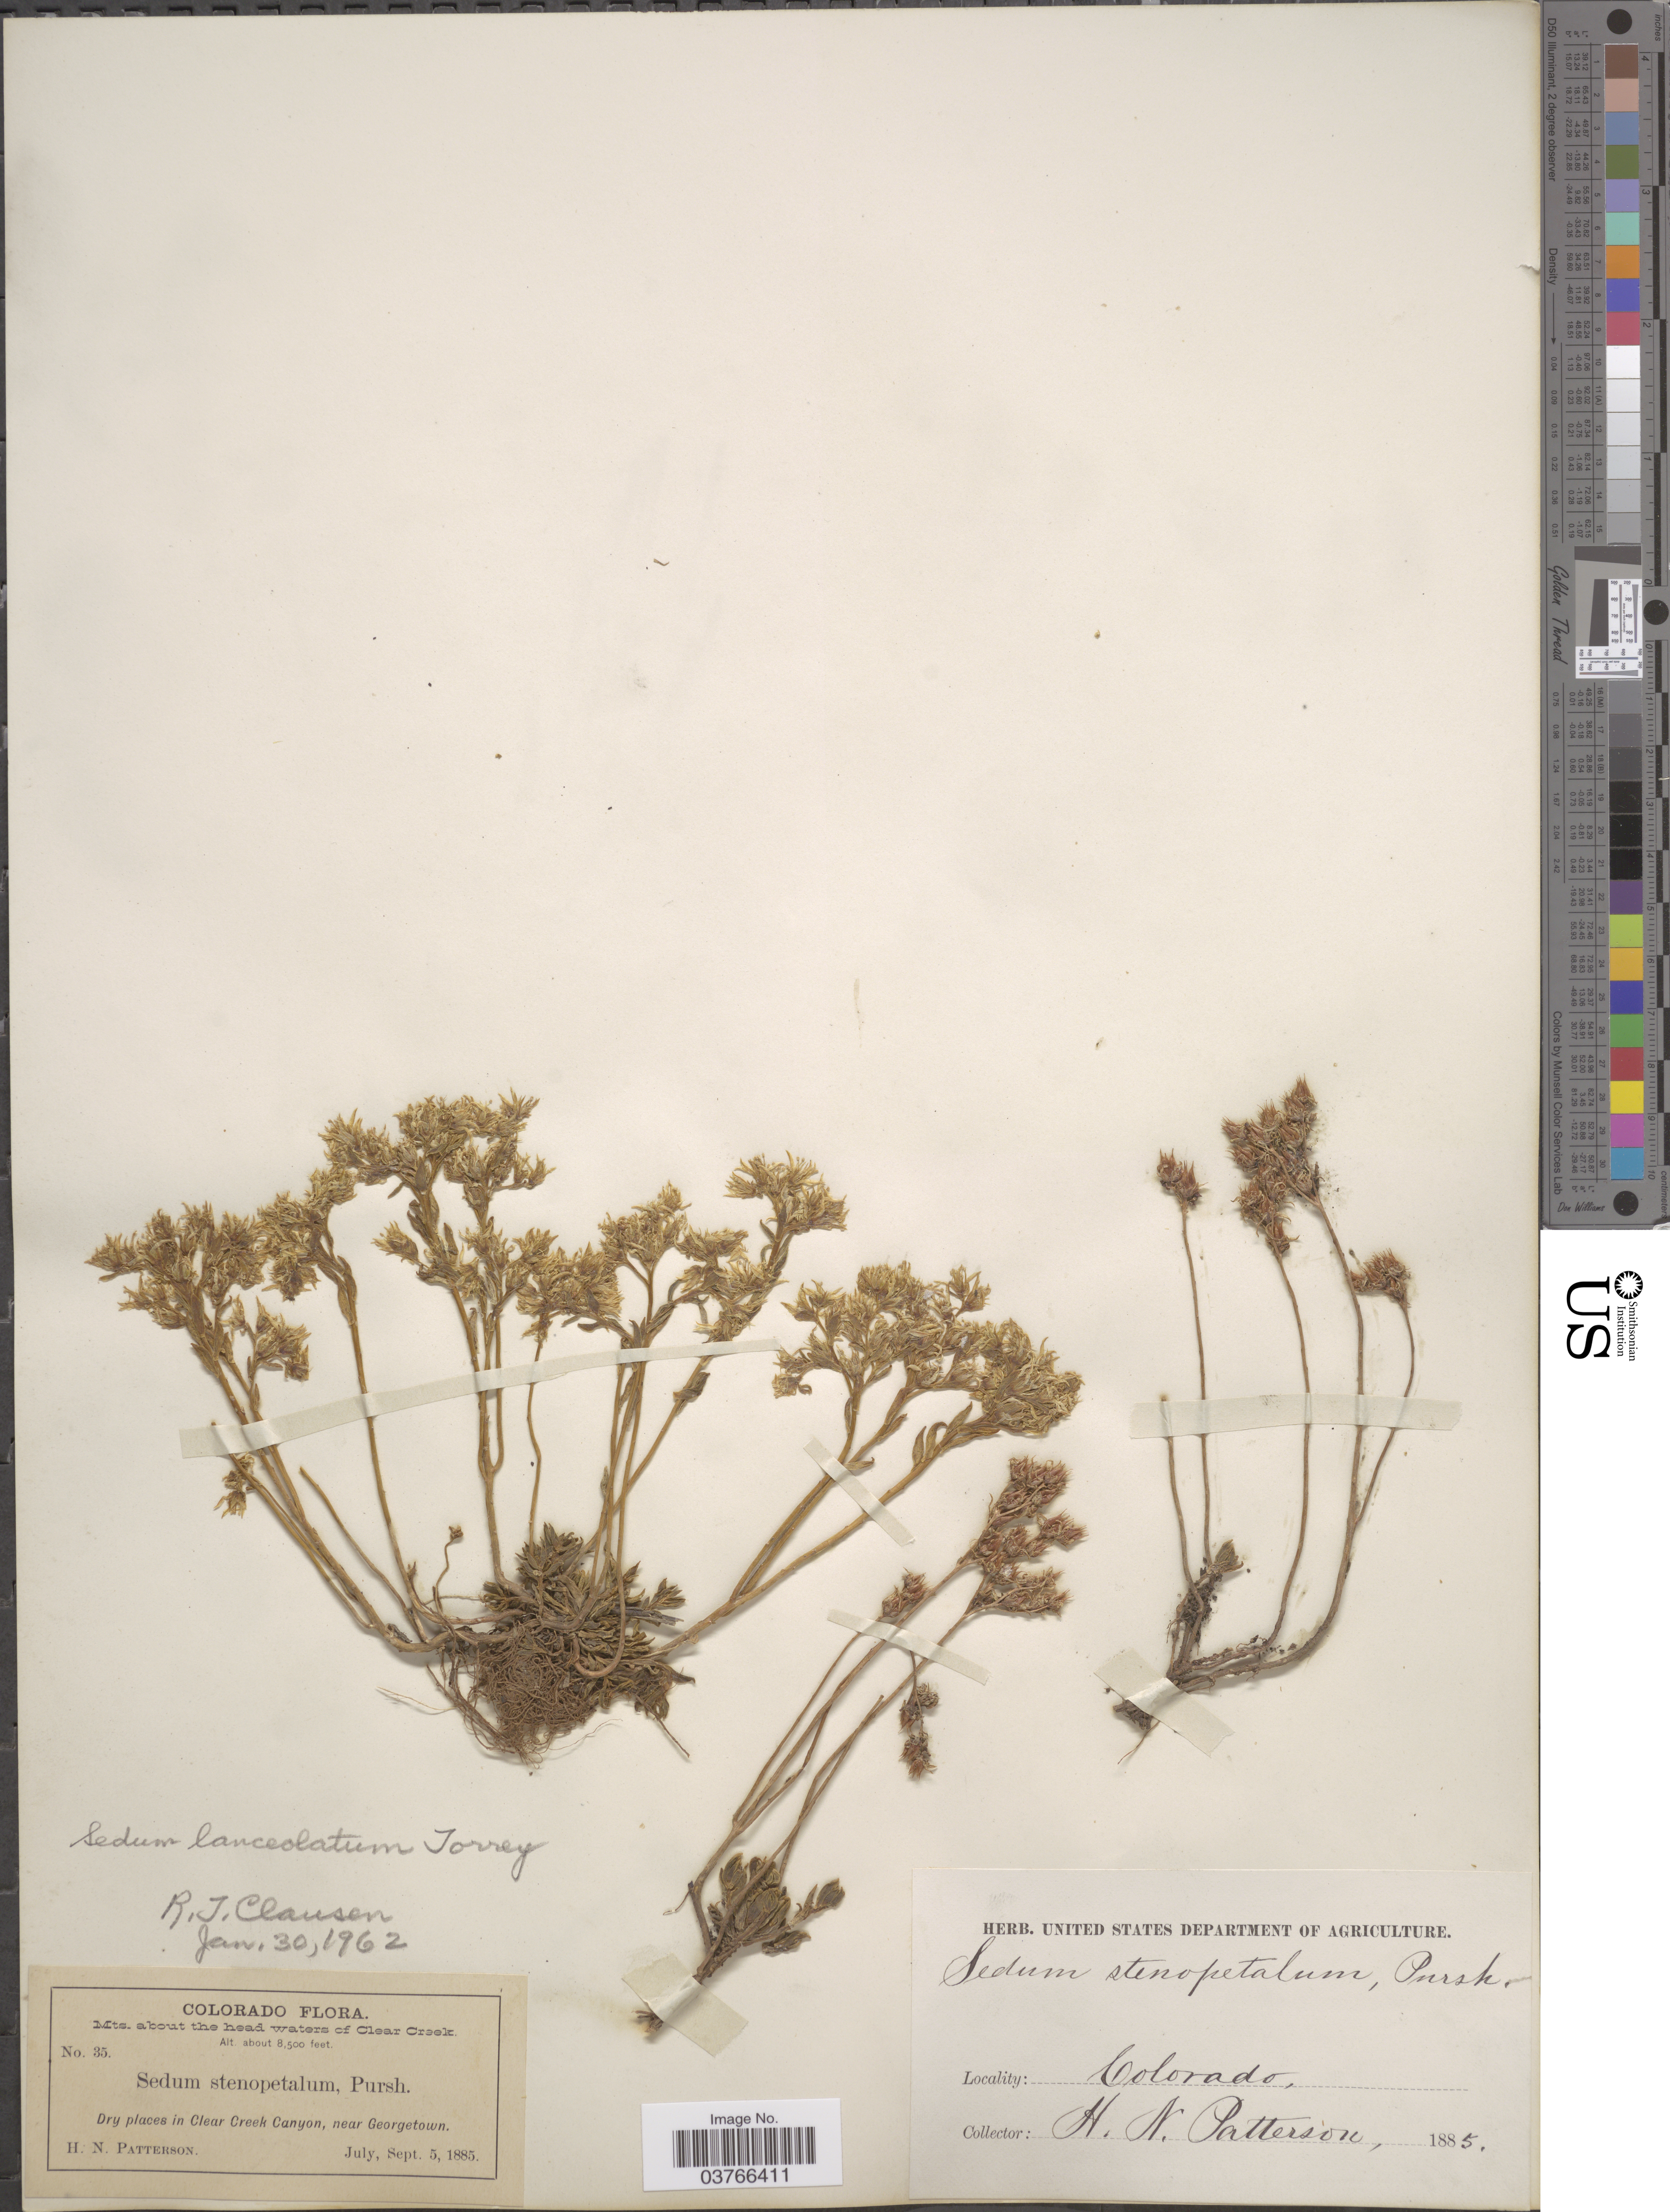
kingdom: Plantae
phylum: Tracheophyta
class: Magnoliopsida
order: Saxifragales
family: Crassulaceae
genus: Sedum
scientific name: Sedum lanceolatum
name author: Torr.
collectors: H. N. Patterson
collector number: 35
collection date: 1885-07/1885-09-05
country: United States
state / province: Colorado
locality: Mts. about the head waters of Clear Creek. Dry places in Clear Creek Canyon, near Georgetown.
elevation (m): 2591